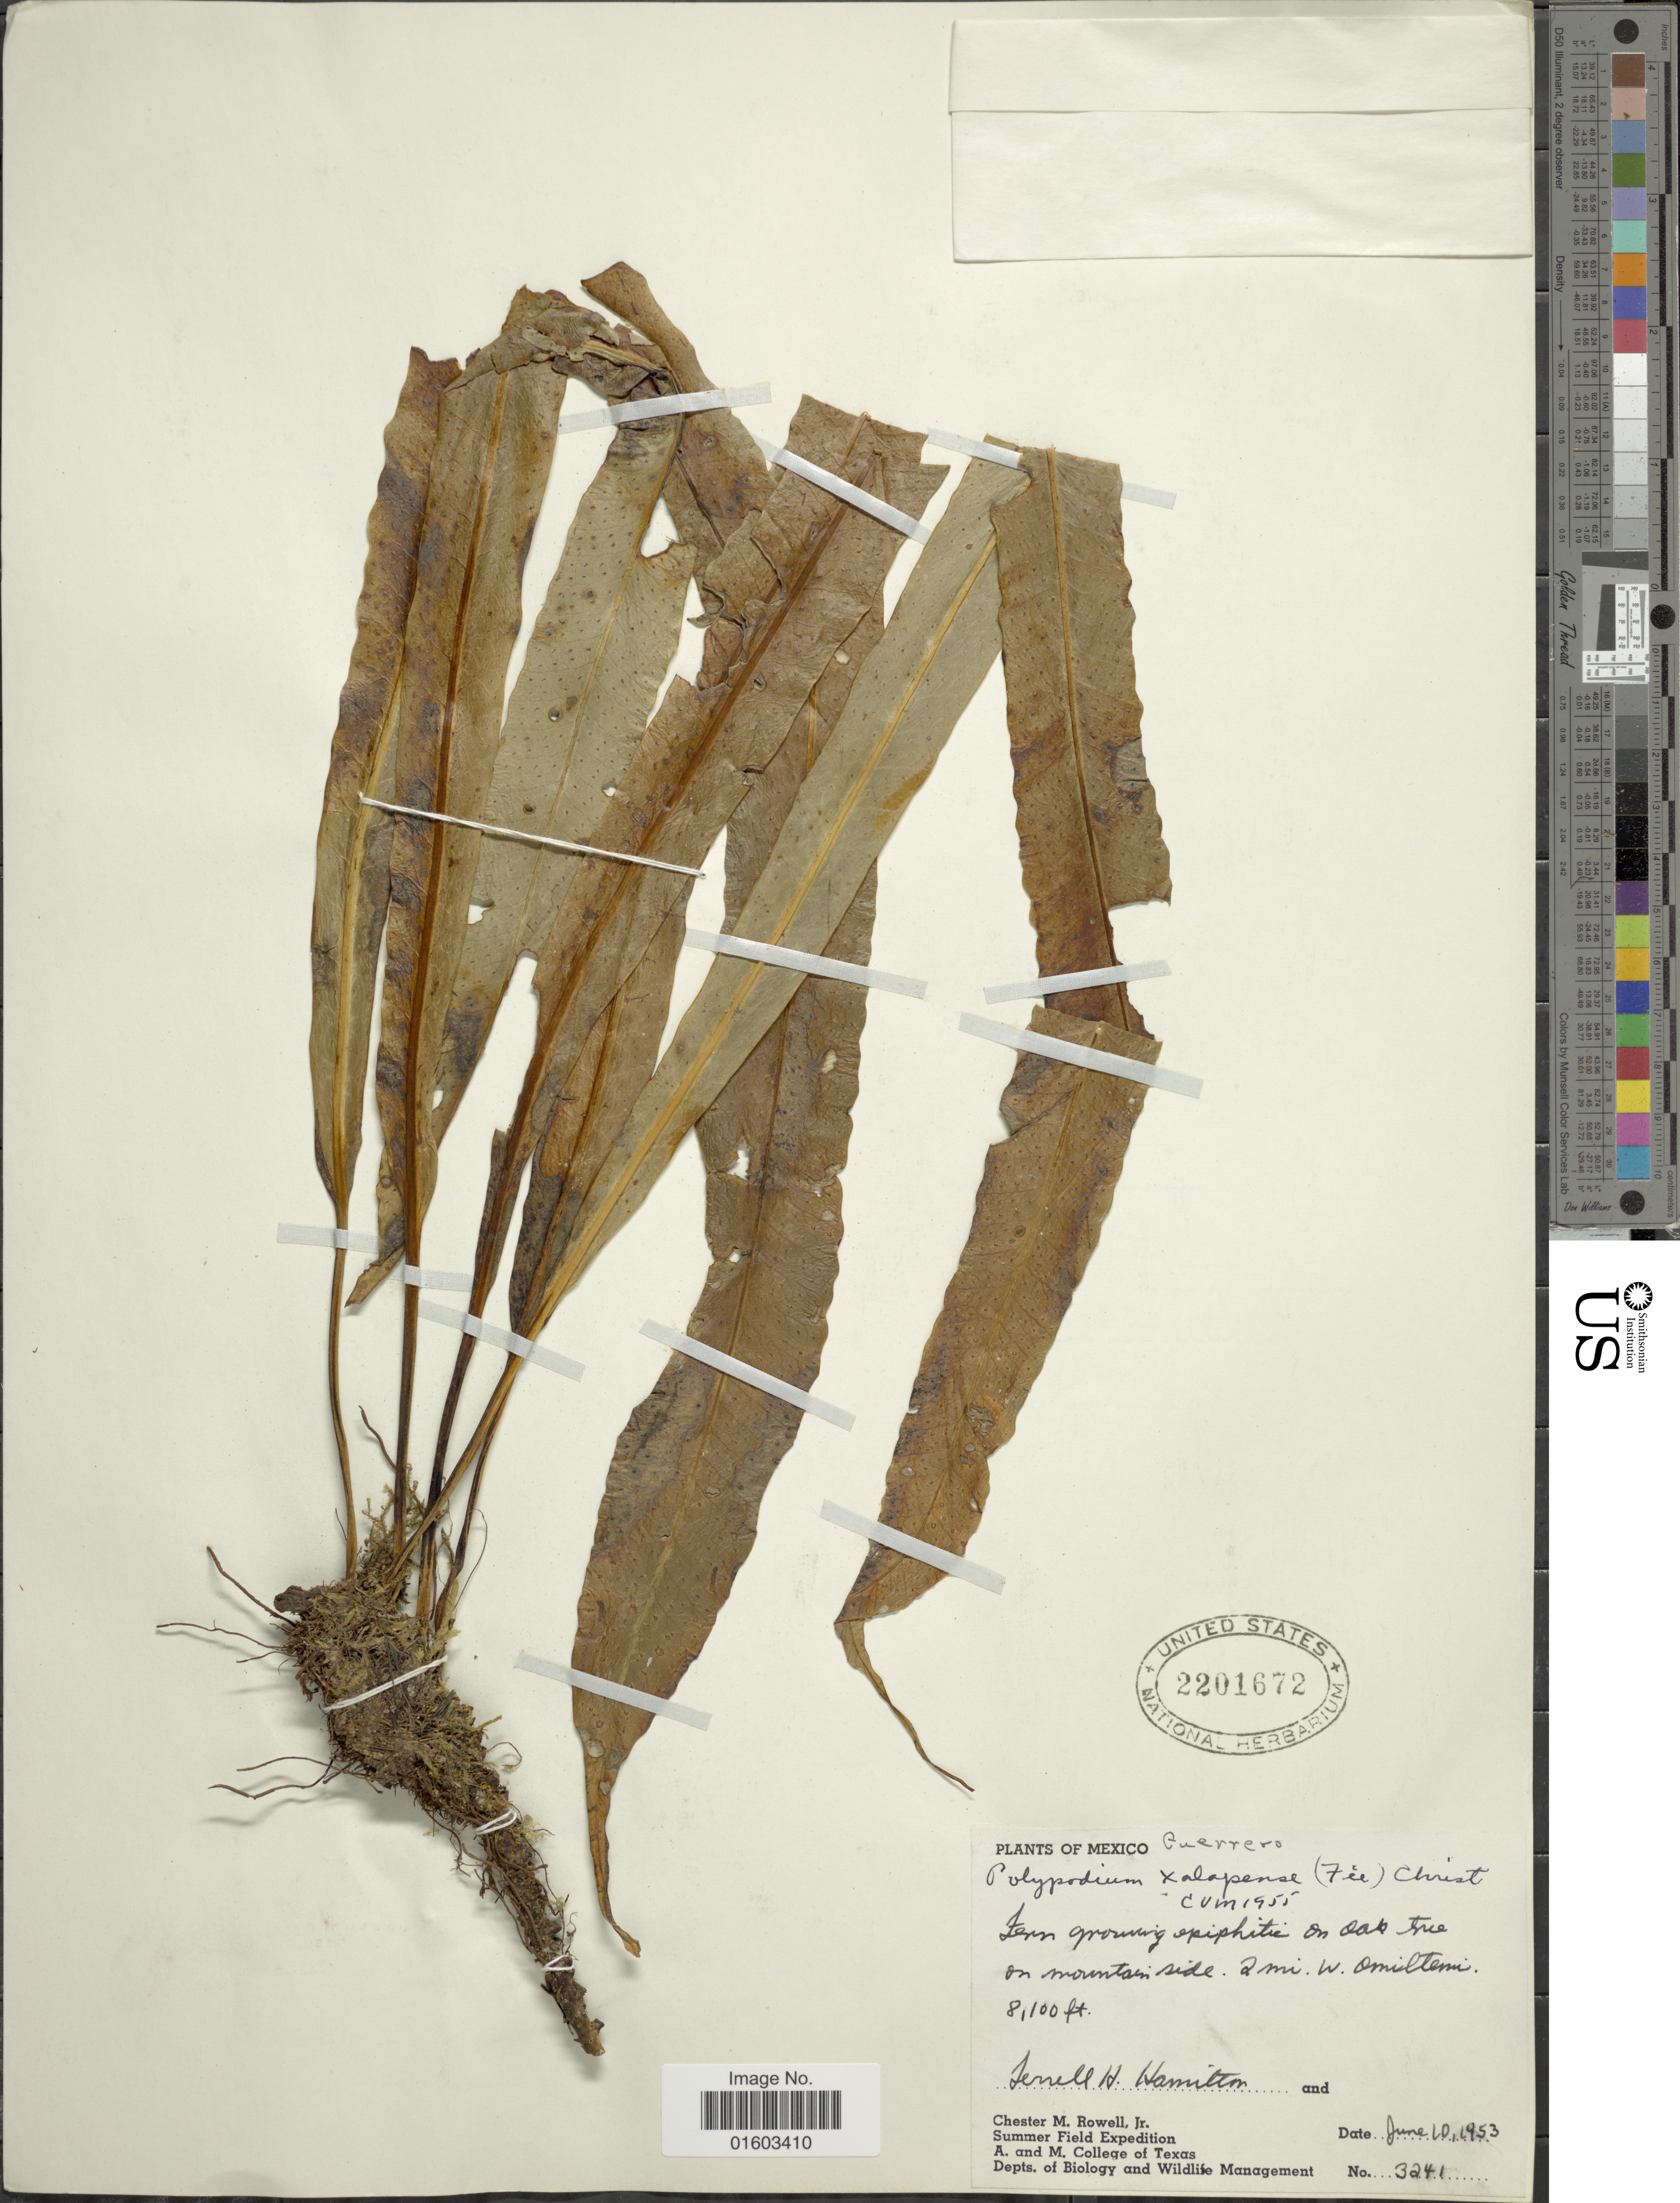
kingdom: Plantae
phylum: Tracheophyta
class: Polypodiopsida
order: Polypodiales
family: Polypodiaceae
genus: Campyloneurum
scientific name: Campyloneurum xalapense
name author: Fée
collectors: C. M. Rowell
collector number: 3241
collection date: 1953-06-10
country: Mexico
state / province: Guerrero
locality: On mountain side, 2 mi. W. Omeilteim. Jerrel H. Hamilton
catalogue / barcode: US 2201672